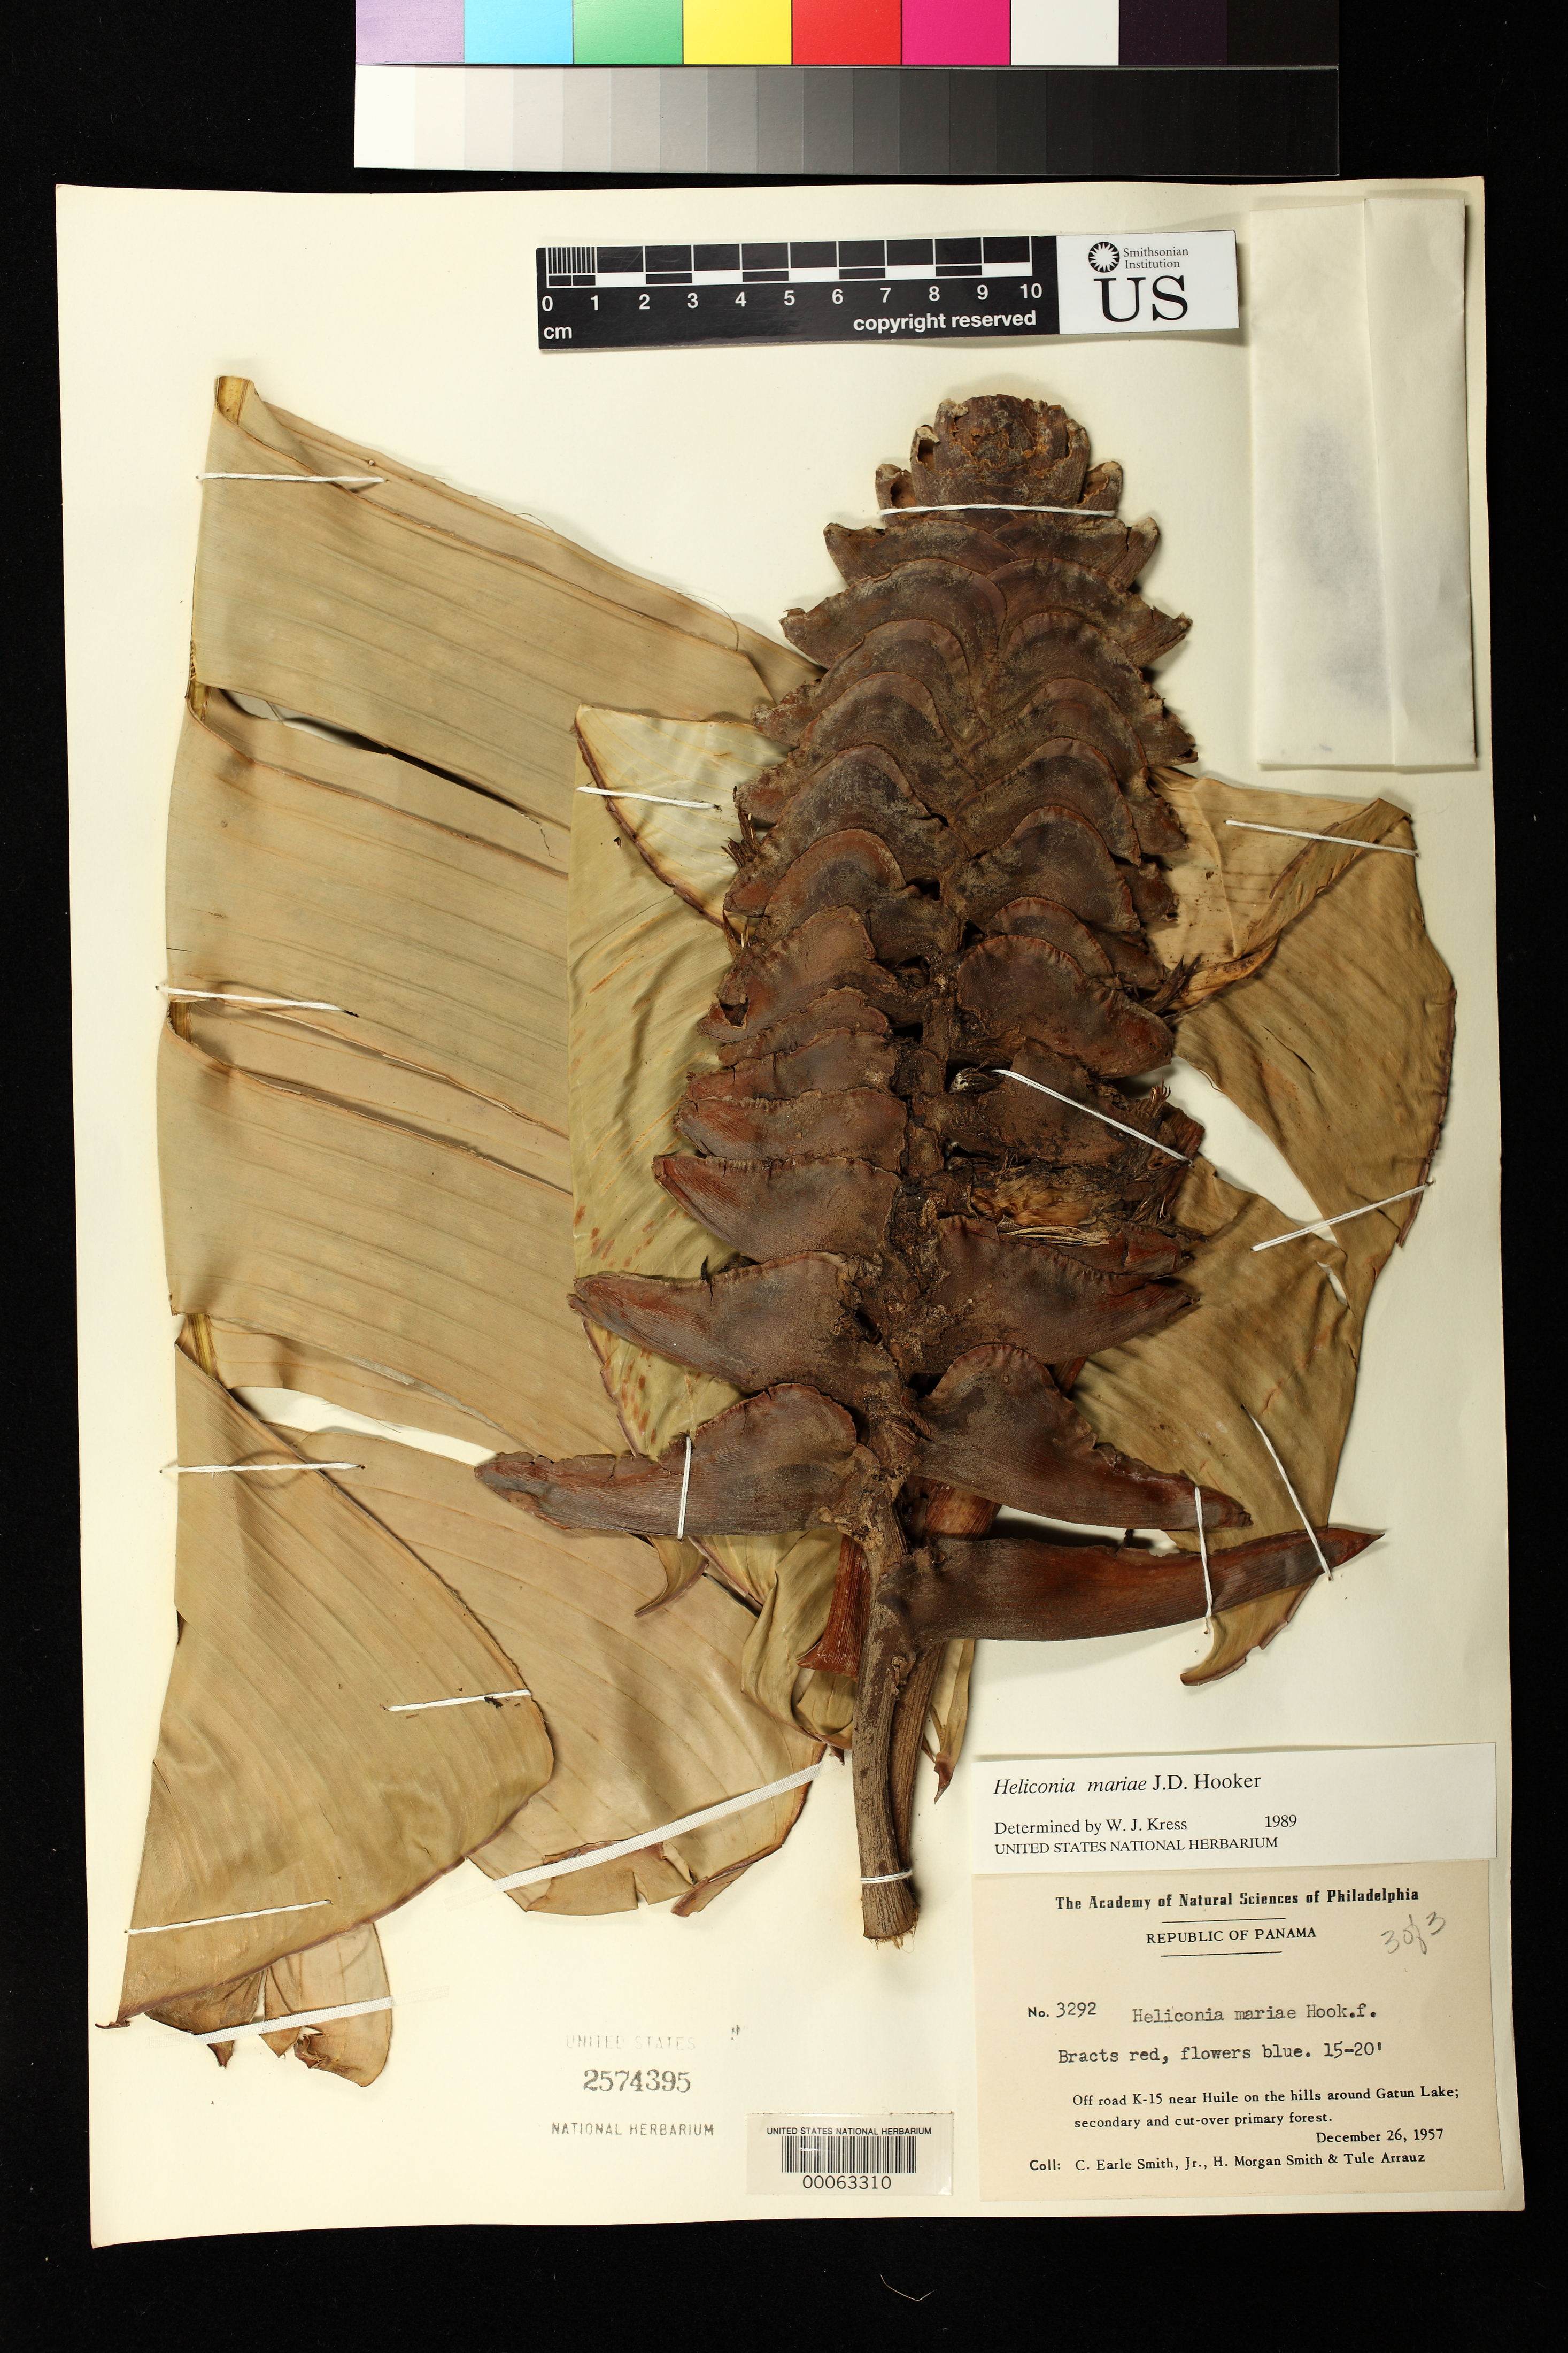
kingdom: Plantae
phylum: Tracheophyta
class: Liliopsida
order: Zingiberales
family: Heliconiaceae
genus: Heliconia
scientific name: Heliconia mariae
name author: Hook. f.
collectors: C. E. Smith Jr. & H. M. Smith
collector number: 3292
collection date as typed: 26 Dec 1957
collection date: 1957-12-26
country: Panama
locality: Off road k-15 near Huile on hills around Gatun Lake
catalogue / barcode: US 2574395